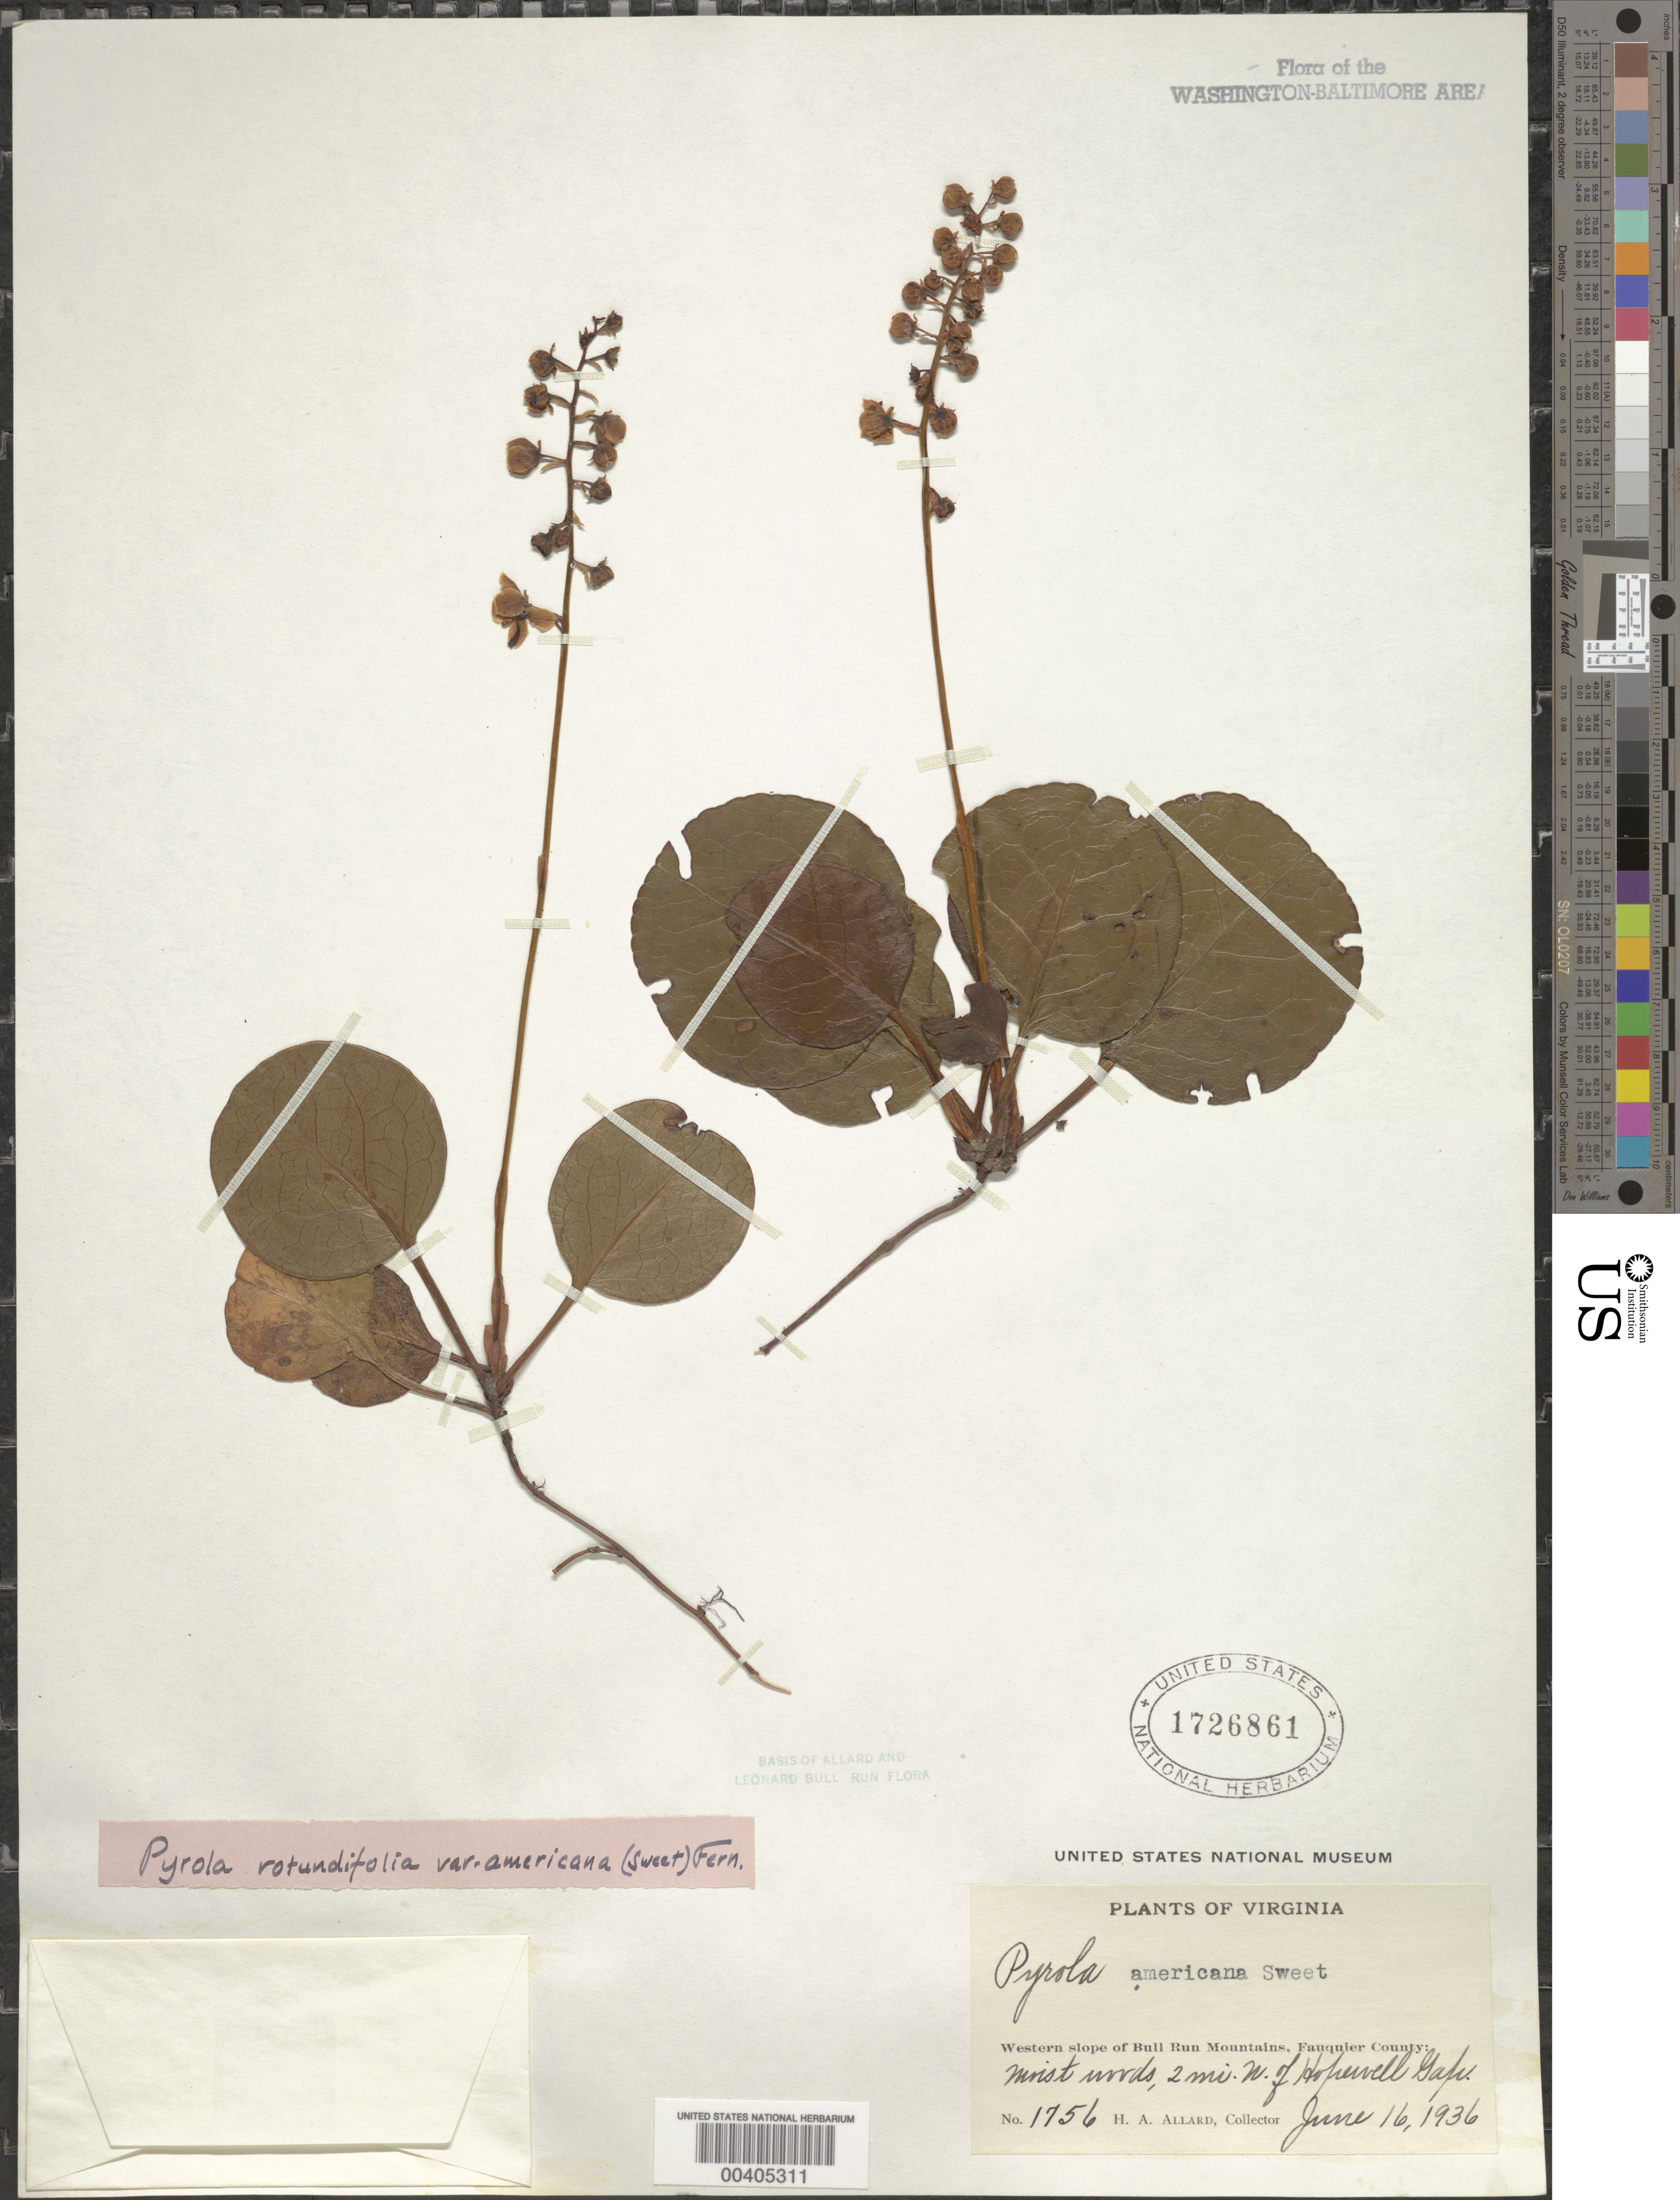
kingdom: Plantae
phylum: Tracheophyta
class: Magnoliopsida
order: Ericales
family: Ericaceae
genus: Pyrola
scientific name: Pyrola rotundifolia var. americana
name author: L.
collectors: H. A. Allard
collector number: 1756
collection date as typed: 16 Jun 1936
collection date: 1936-06-16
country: United States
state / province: Virginia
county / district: Fauquier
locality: North of Hopewell Gap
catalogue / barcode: US 1726861